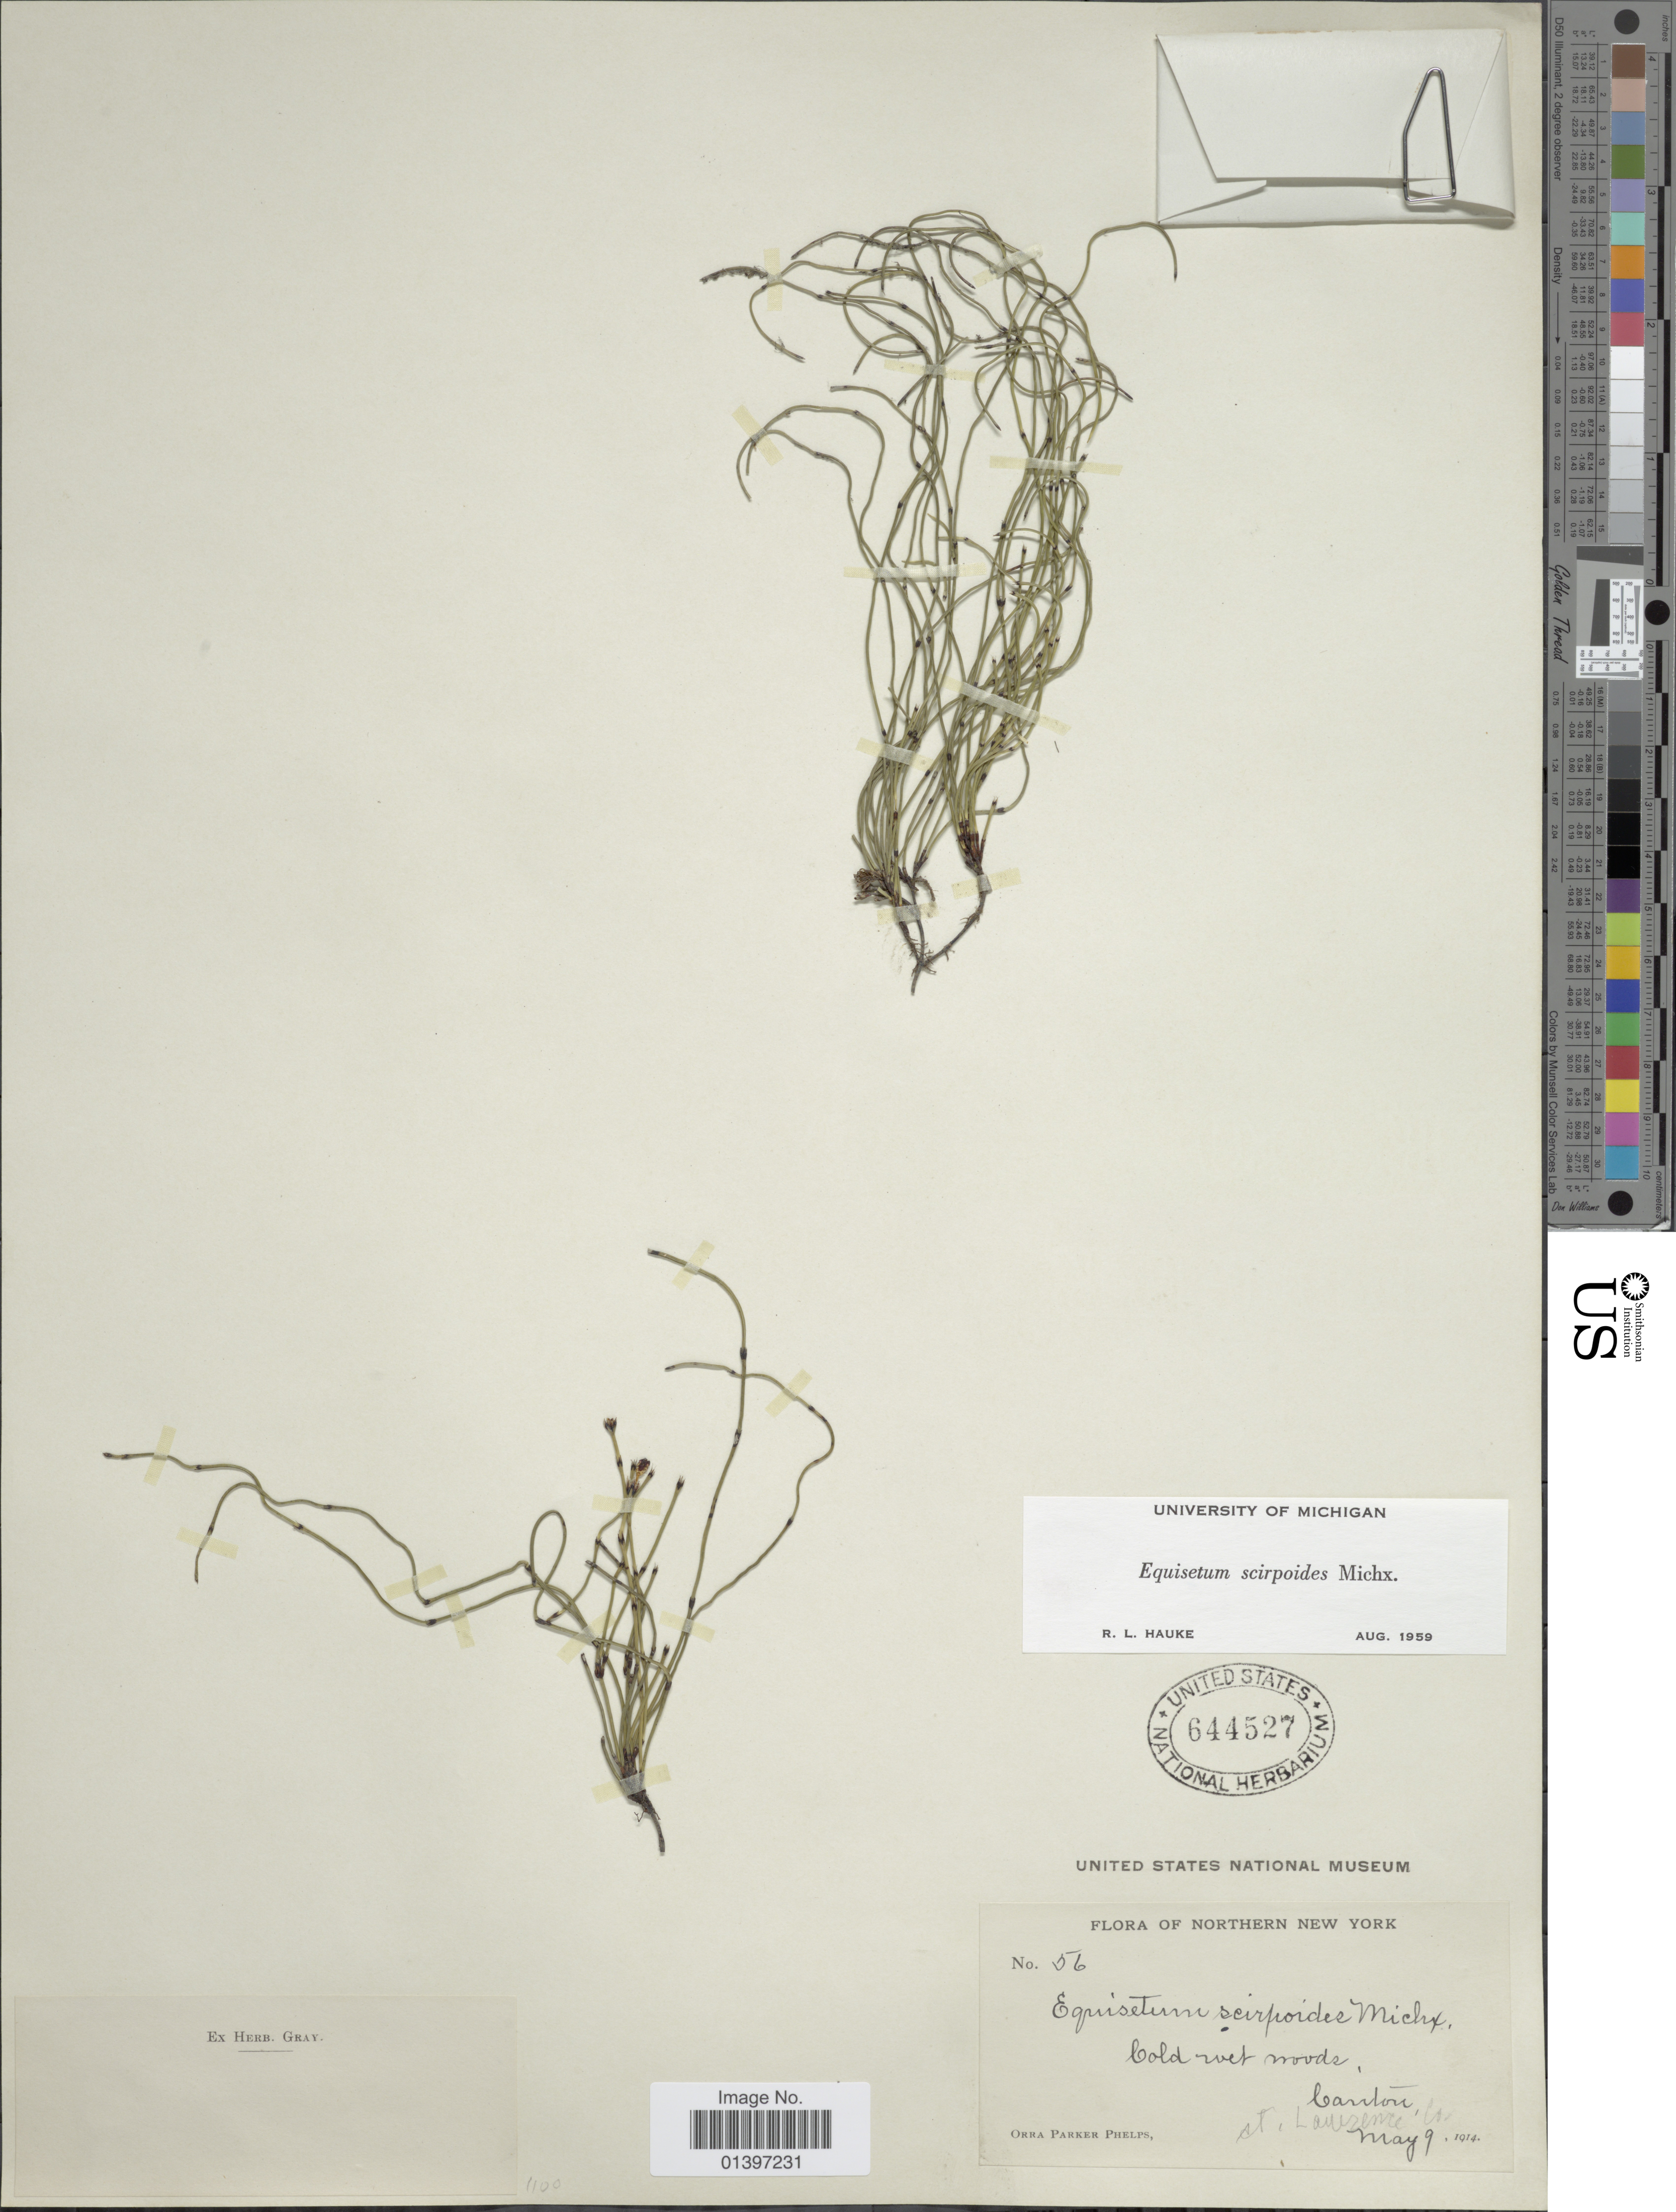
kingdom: Plantae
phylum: Tracheophyta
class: Polypodiopsida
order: Equisetales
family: Equisetaceae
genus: Equisetum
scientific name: Equisetum scirpoides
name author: Michx.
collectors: O. P. Phelps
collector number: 56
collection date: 1914-05-09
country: United States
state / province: New York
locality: Northern New York, Cold wet woods, Canton, St. Lawrence Co.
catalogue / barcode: US 644527